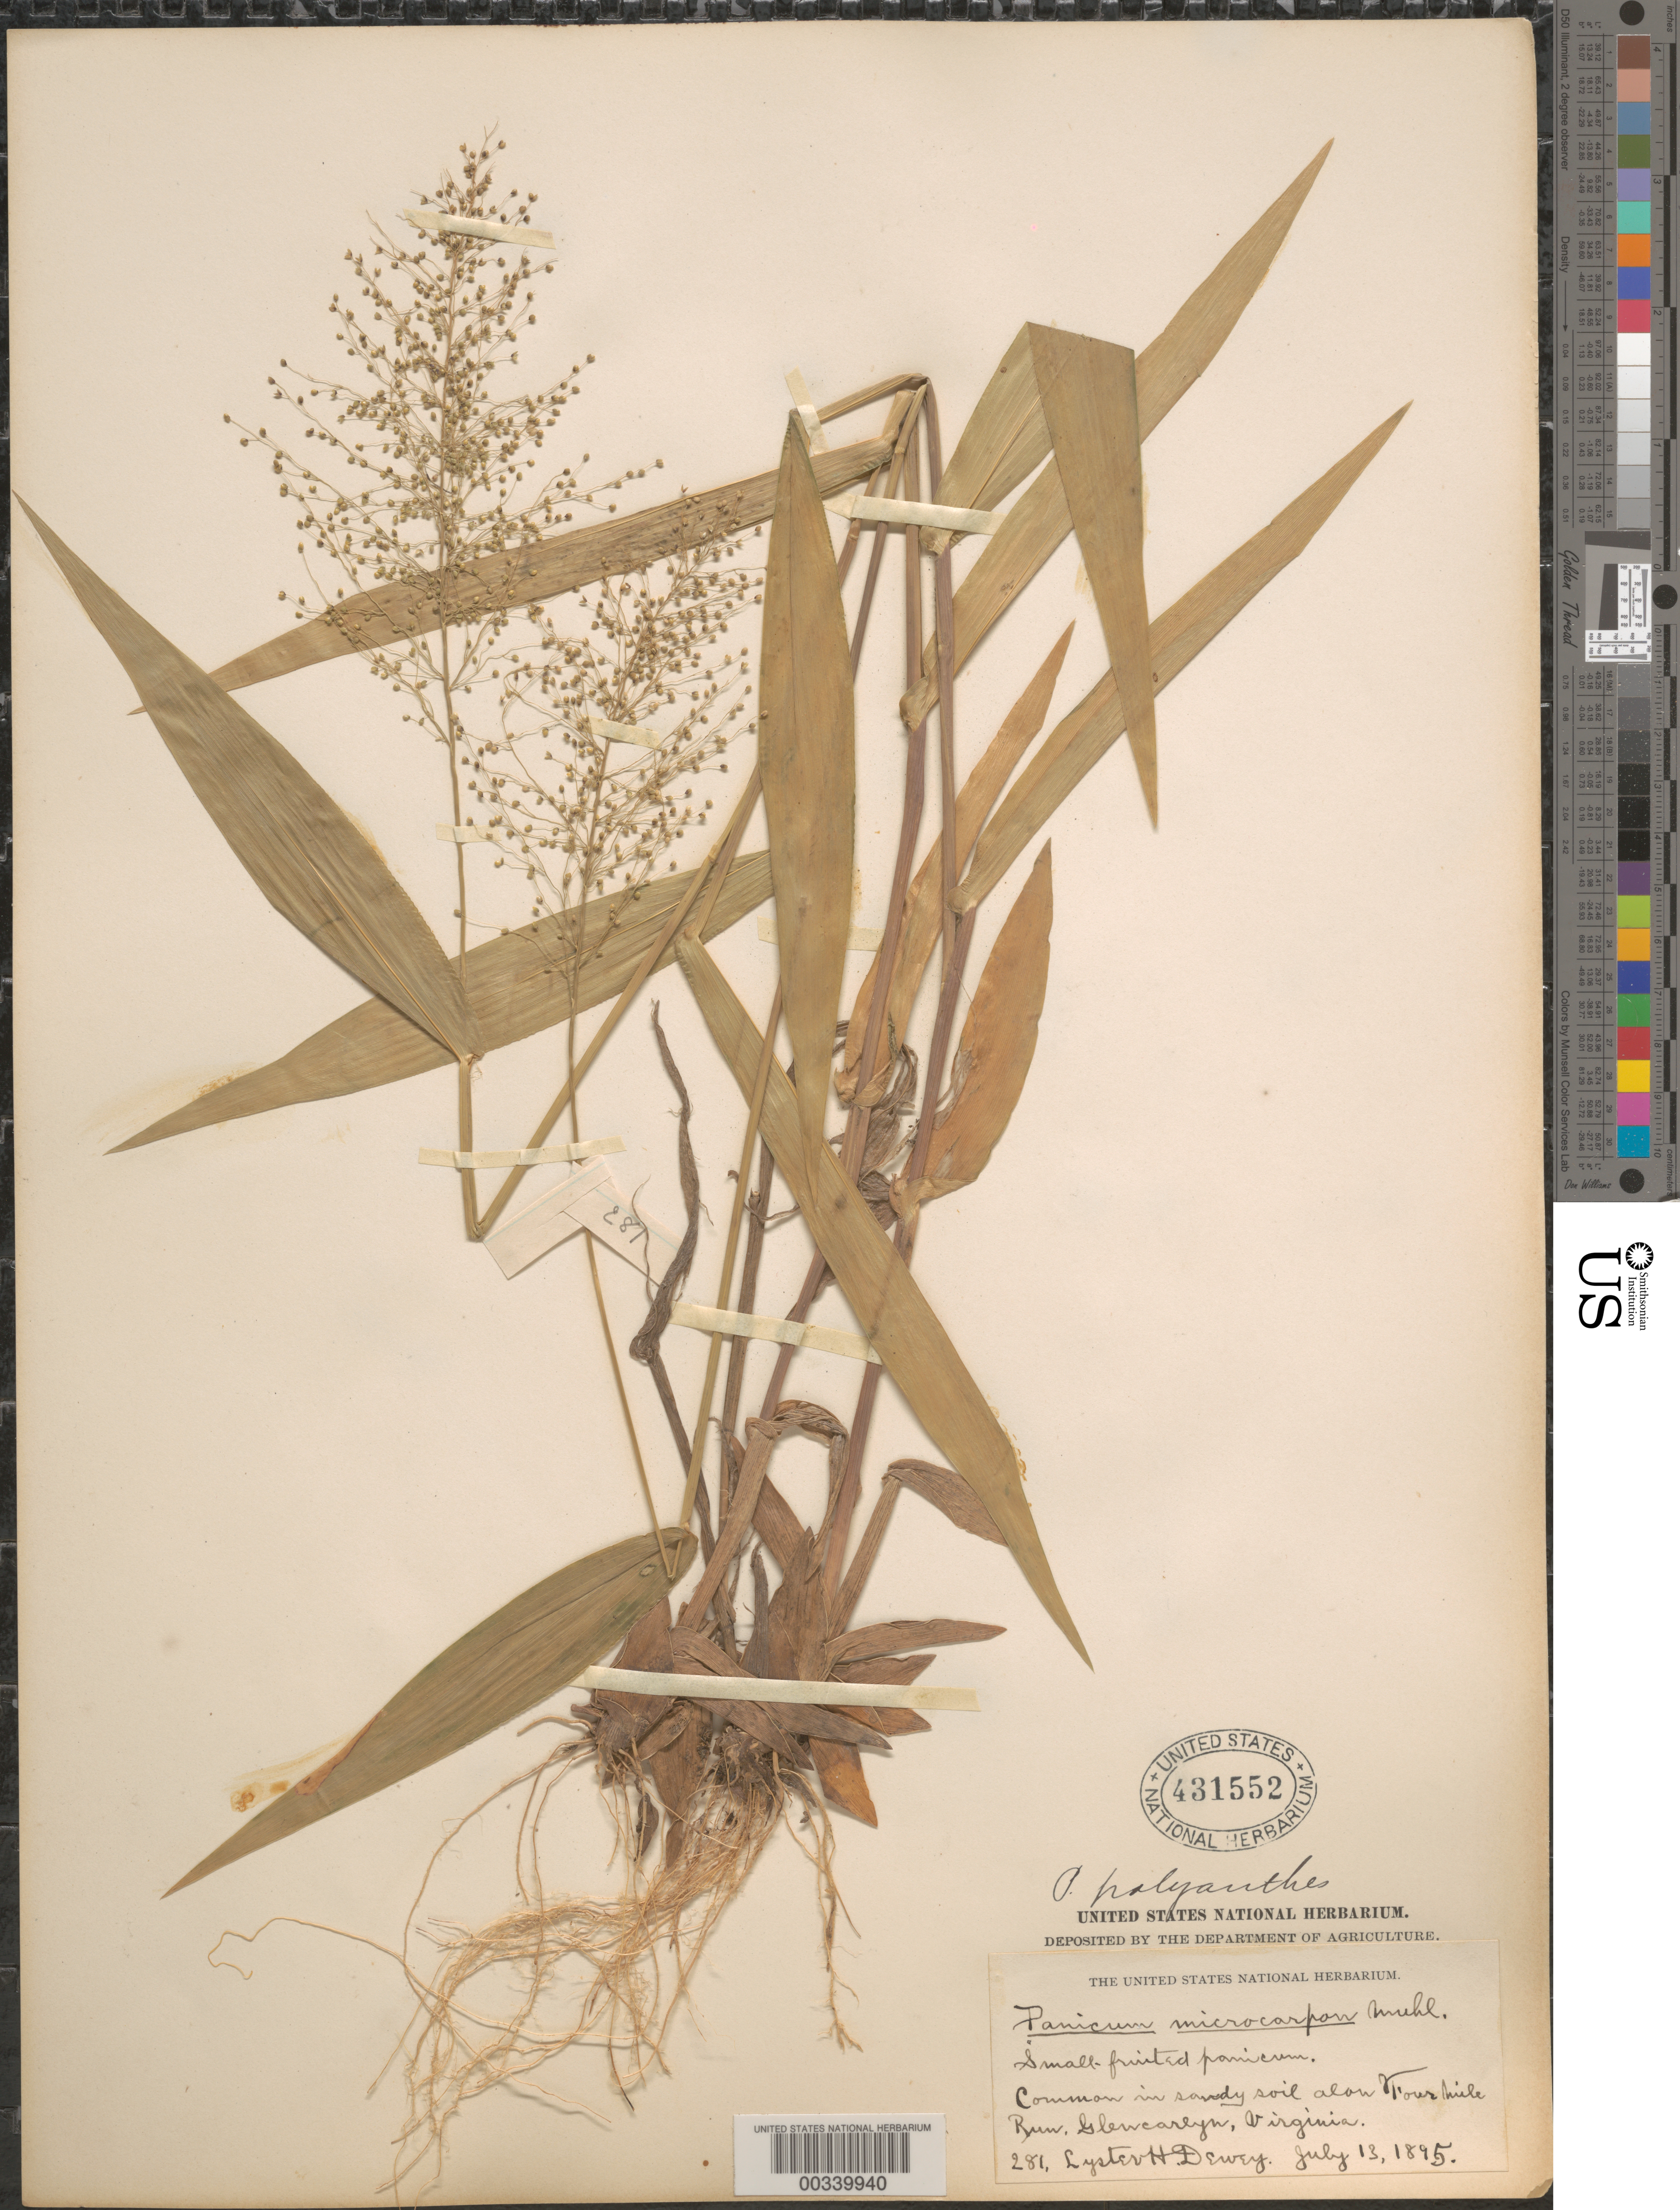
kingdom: Plantae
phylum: Tracheophyta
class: Liliopsida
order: Poales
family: Poaceae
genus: Dichanthelium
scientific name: Dichanthelium sphaerocarpon var. isophyllum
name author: (Scribn.) Gould & C.A. Clark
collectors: L. H. Dewey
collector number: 281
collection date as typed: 13 Jul 1895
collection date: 1895-07-13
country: United States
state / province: Virginia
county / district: Arlington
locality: Four Mile Run, Glencarlyn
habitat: Sandy soil along run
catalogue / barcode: US 431552